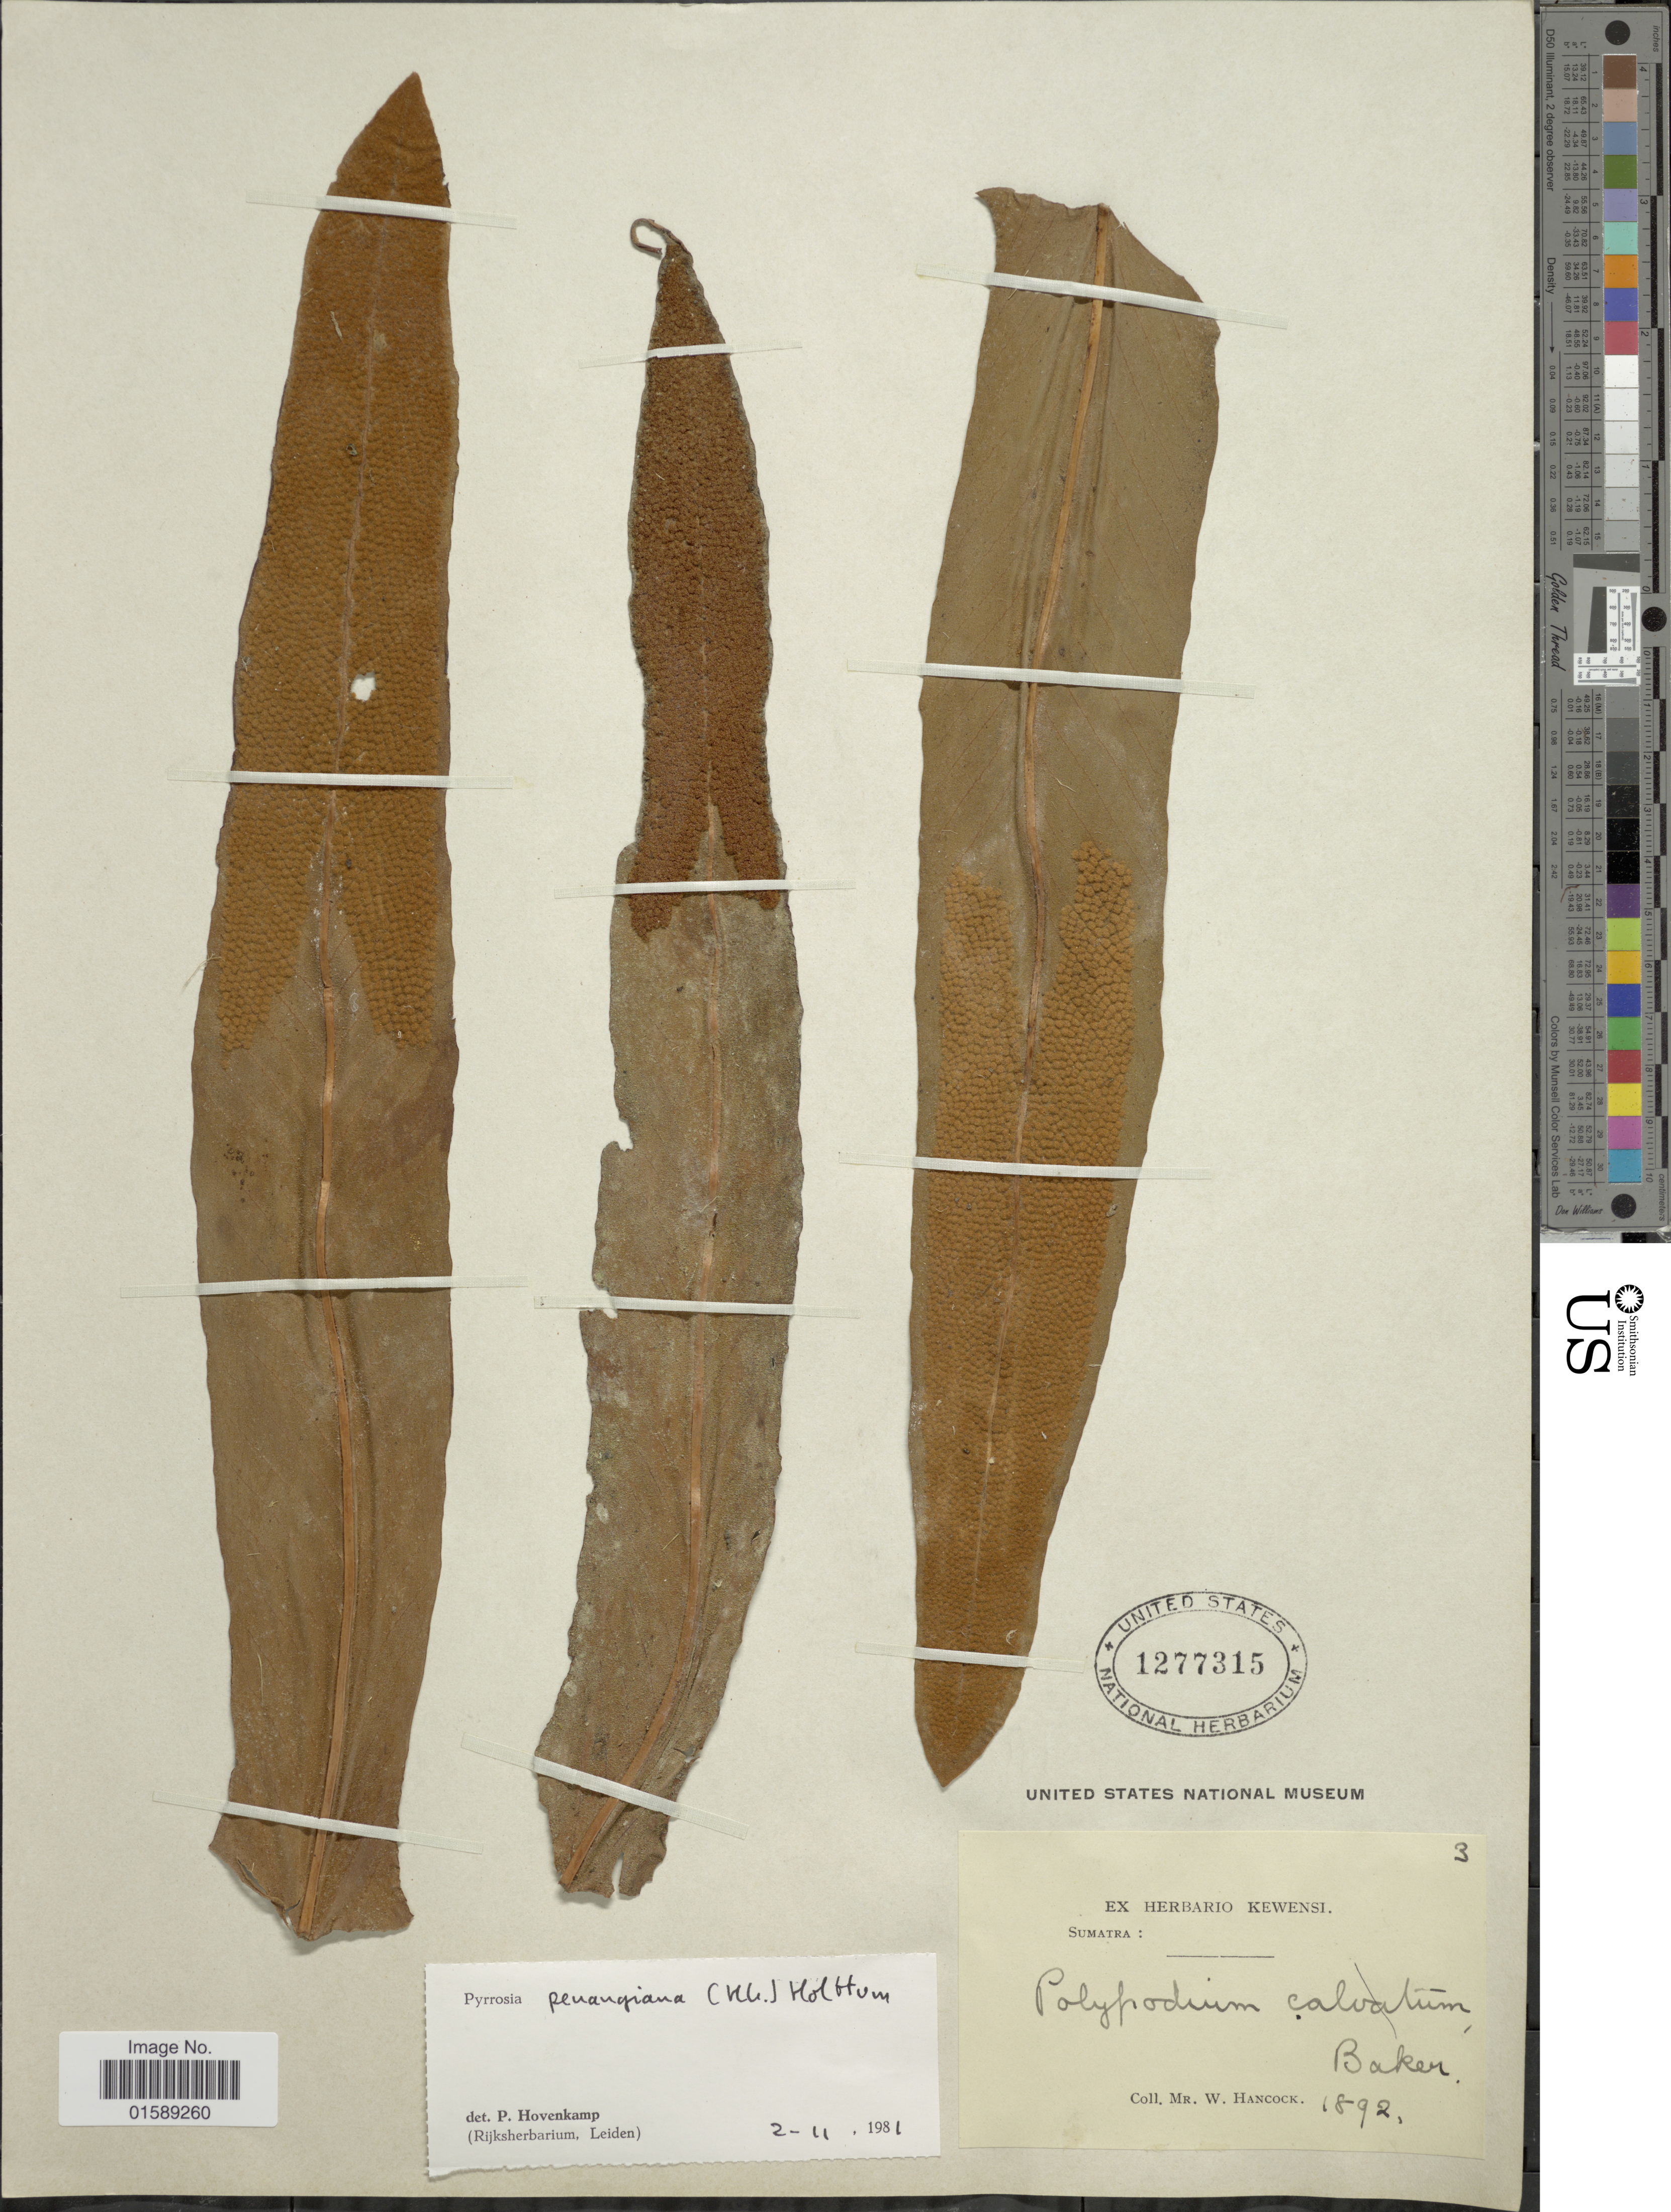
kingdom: Plantae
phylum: Tracheophyta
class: Polypodiopsida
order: Polypodiales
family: Polypodiaceae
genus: Pyrrosia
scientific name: Pyrrosia penangiana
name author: (Hook.) Holttum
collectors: W. Hancock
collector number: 3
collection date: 1892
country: Indonesia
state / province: Sumatra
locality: Sumatra.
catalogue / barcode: US 1277315